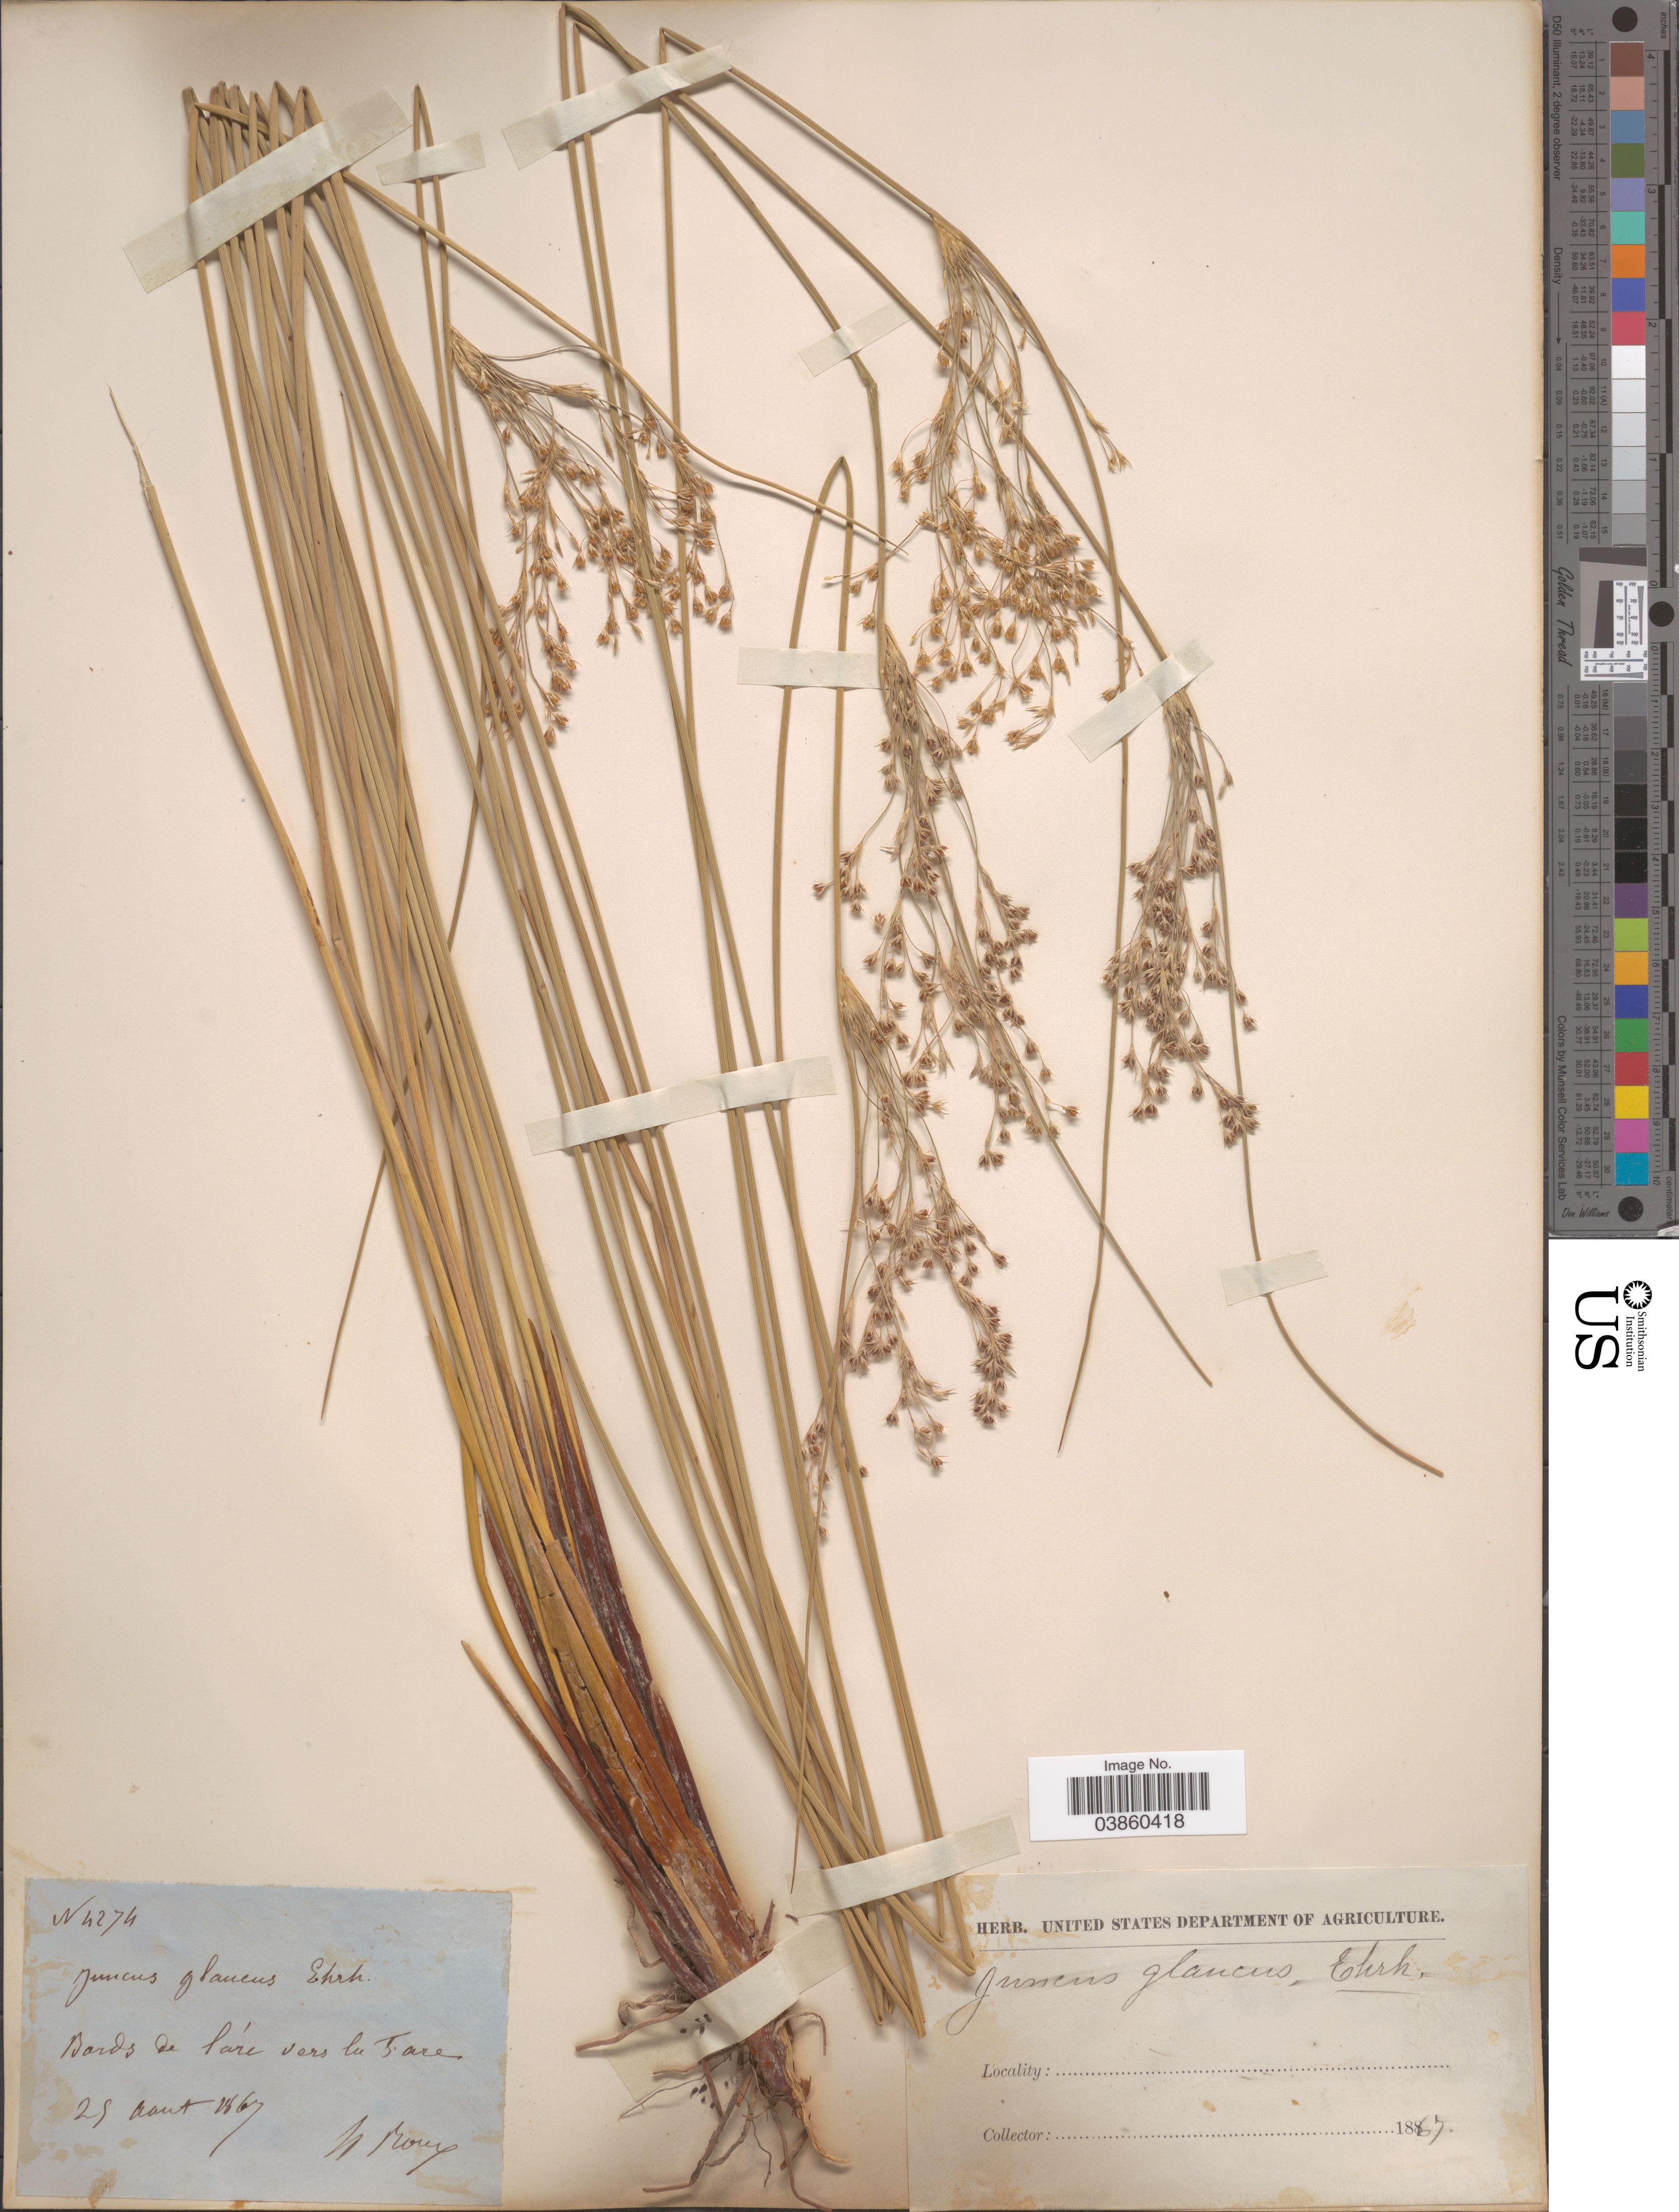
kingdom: Plantae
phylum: Tracheophyta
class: Liliopsida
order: Poales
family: Juncaceae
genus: Juncus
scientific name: Juncus glaucus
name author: Ehrh.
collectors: N. Roux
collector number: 4274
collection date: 1867-08-25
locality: Bords de l'arc vers la T'are [interpreted].